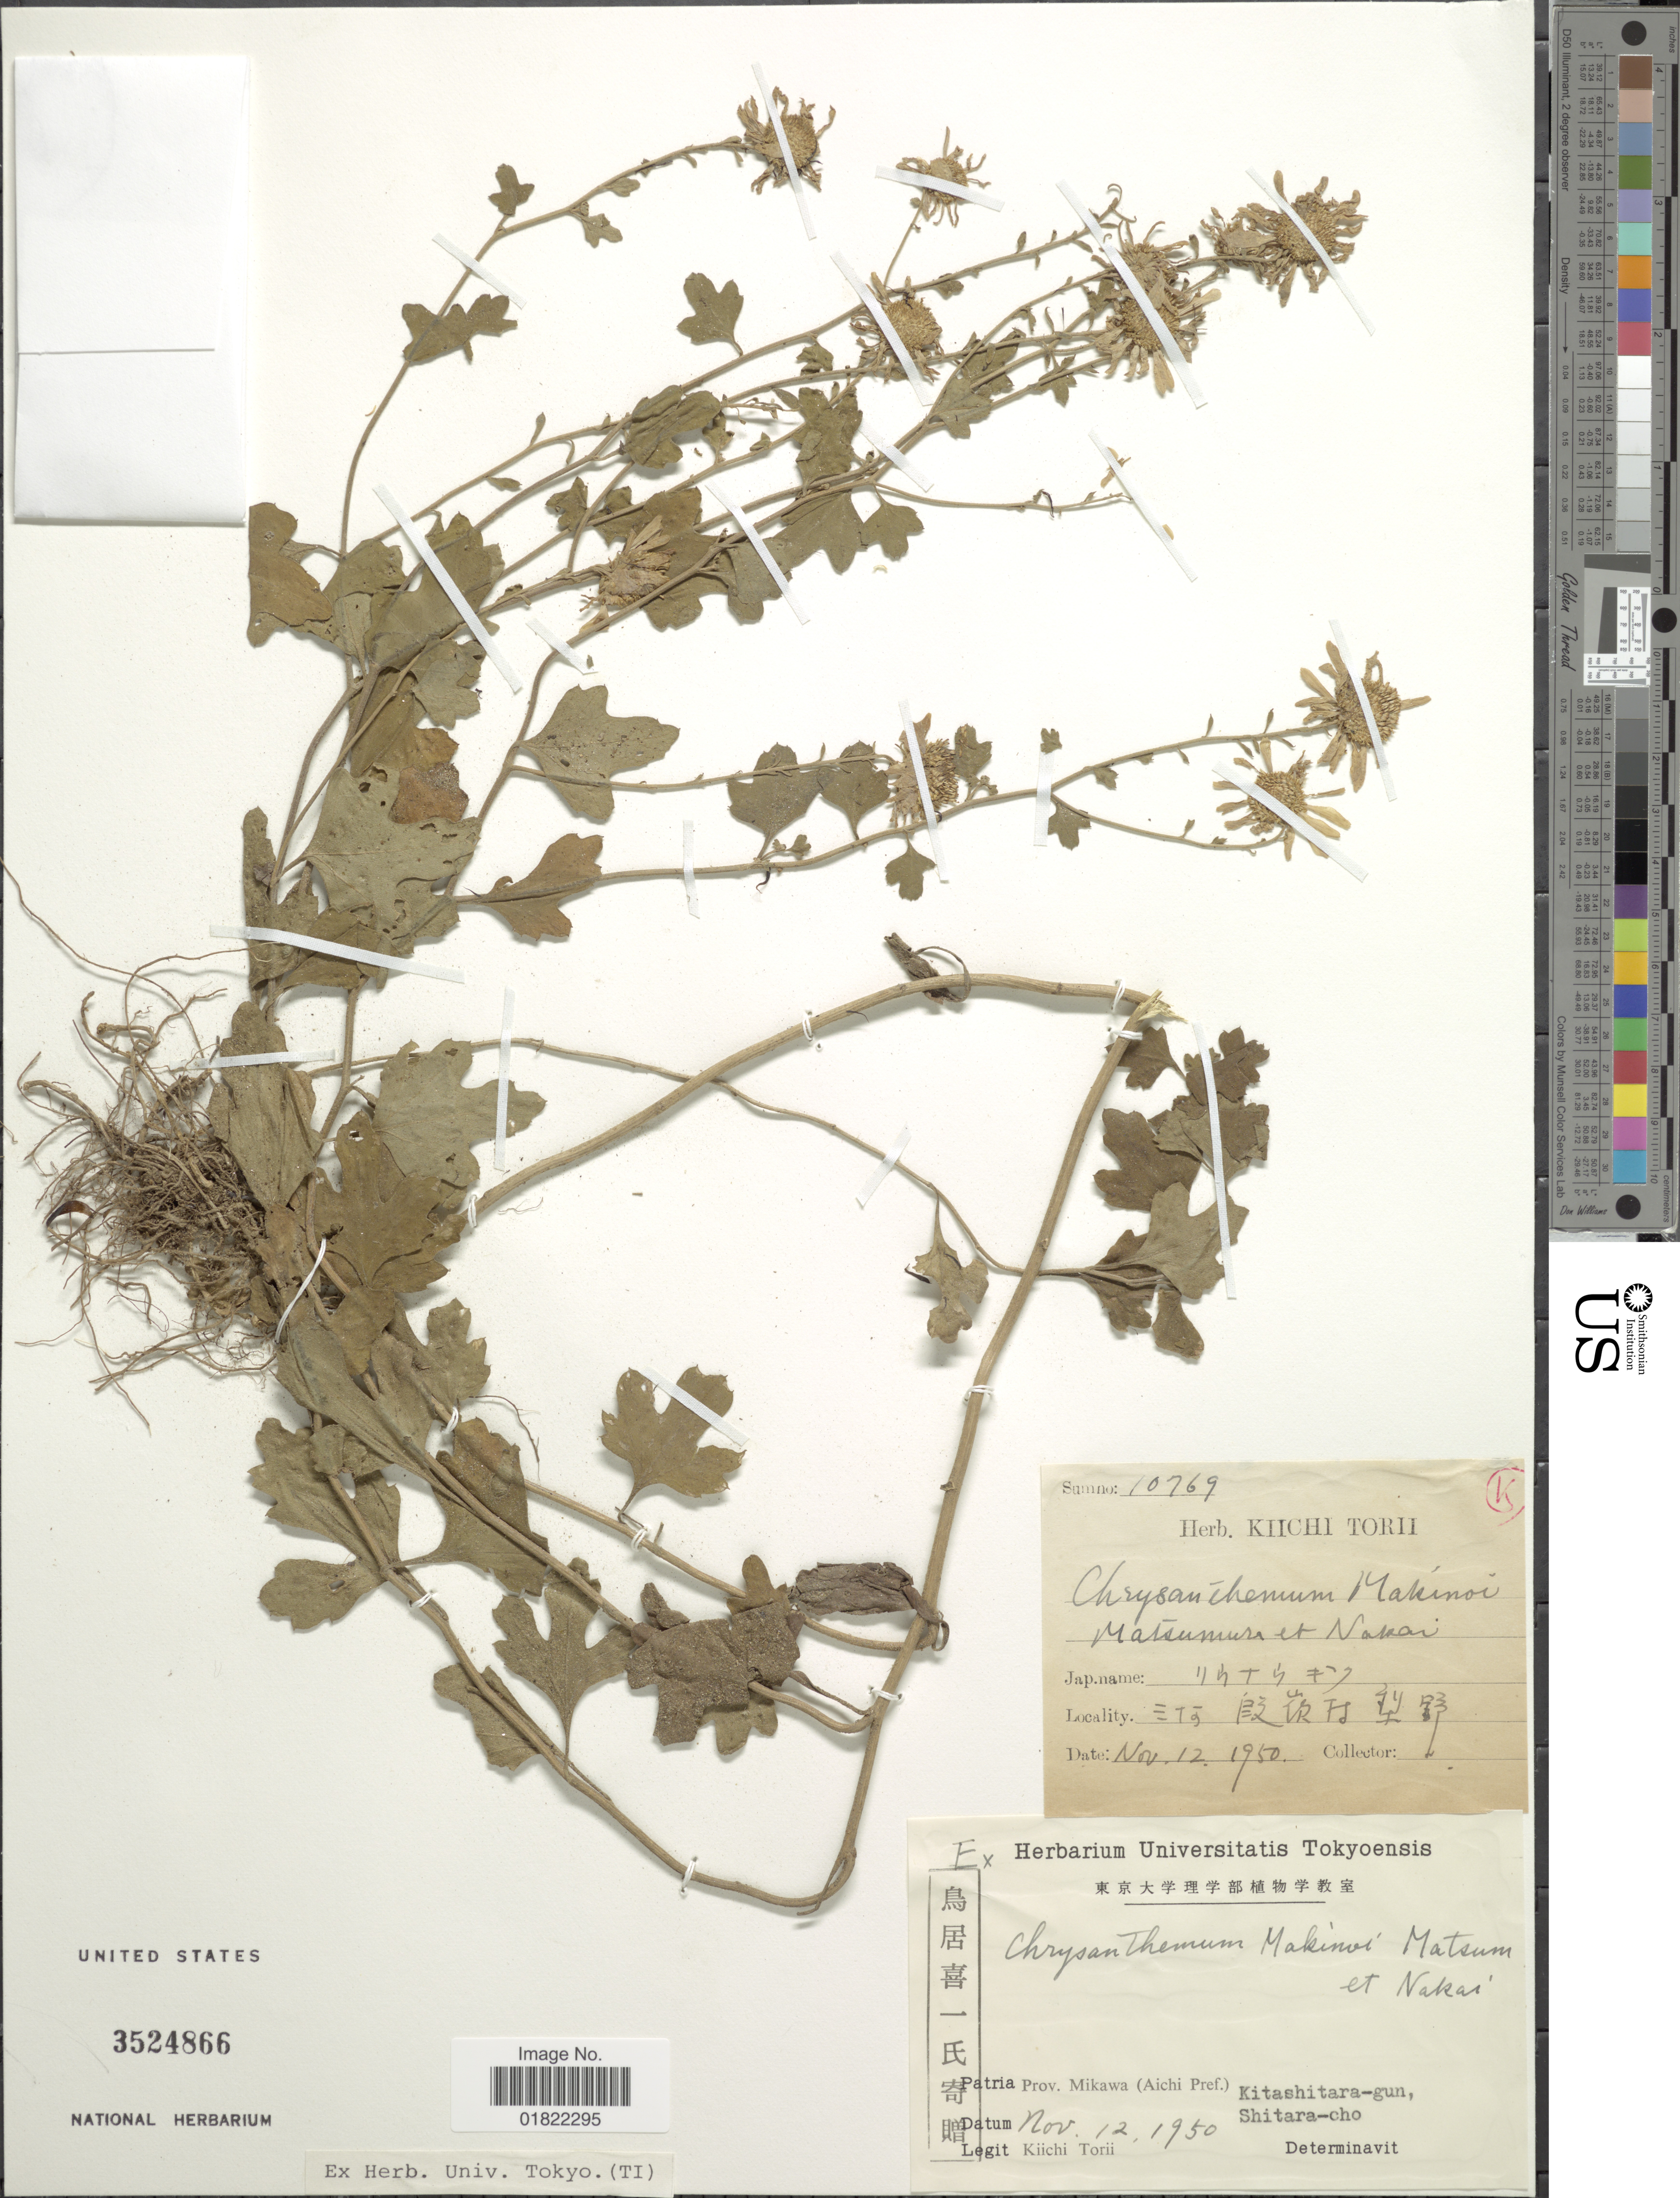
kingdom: Plantae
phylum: Tracheophyta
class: Magnoliopsida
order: Asterales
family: Asteraceae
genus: Chrysanthemum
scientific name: Chrysanthemum makinoi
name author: Matsum. & Nakai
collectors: K. Torii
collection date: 1950-11-12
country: Japan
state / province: Aiti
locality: Prov. Mikawa, (Aichi Pref.) Kitasjhitara-gun, Shitara-cho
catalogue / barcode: US 3524866